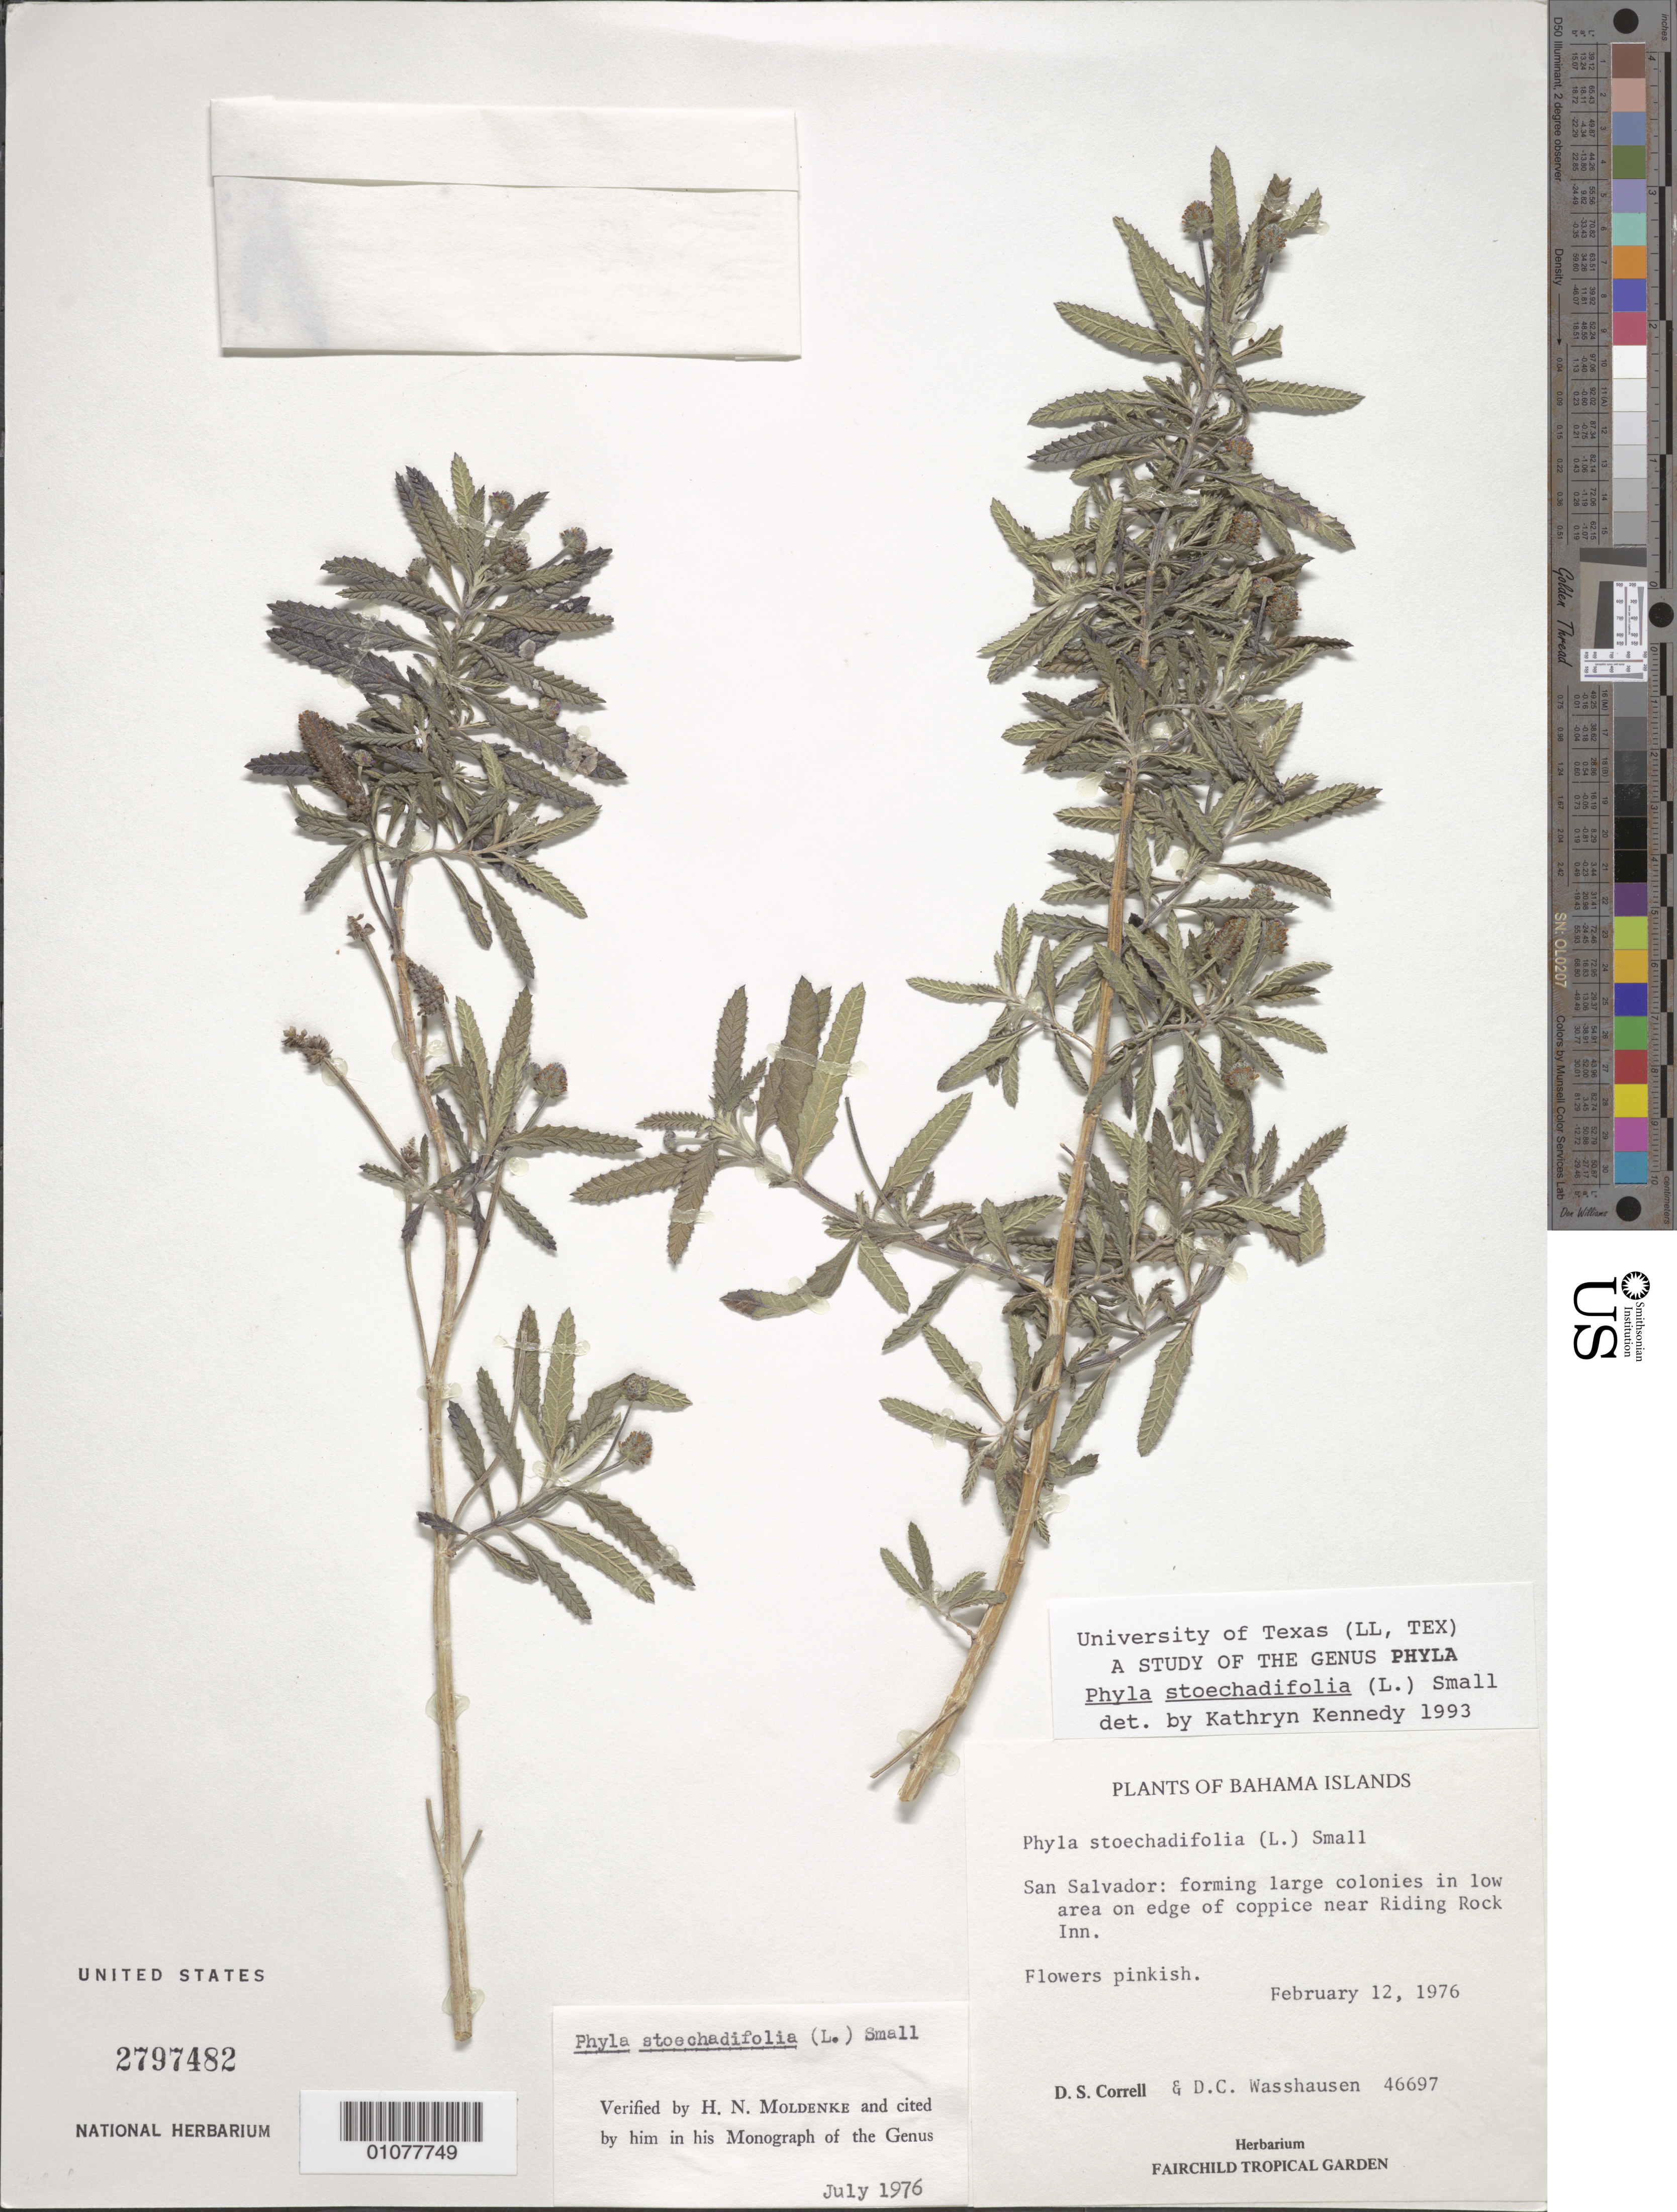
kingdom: Plantae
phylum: Tracheophyta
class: Magnoliopsida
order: Lamiales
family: Verbenaceae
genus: Phyla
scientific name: Phyla stoechadifolia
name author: (L.) Small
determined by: Kennedy, K.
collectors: D. S. Correll & D. C. Wasshausen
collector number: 46697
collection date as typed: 12 Feb 1976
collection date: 1976-02-12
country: Bahamas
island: San Salvador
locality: Riding Rock Inn, near.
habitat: forming large colonies in low area on edge of coppice.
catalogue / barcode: US 2797482